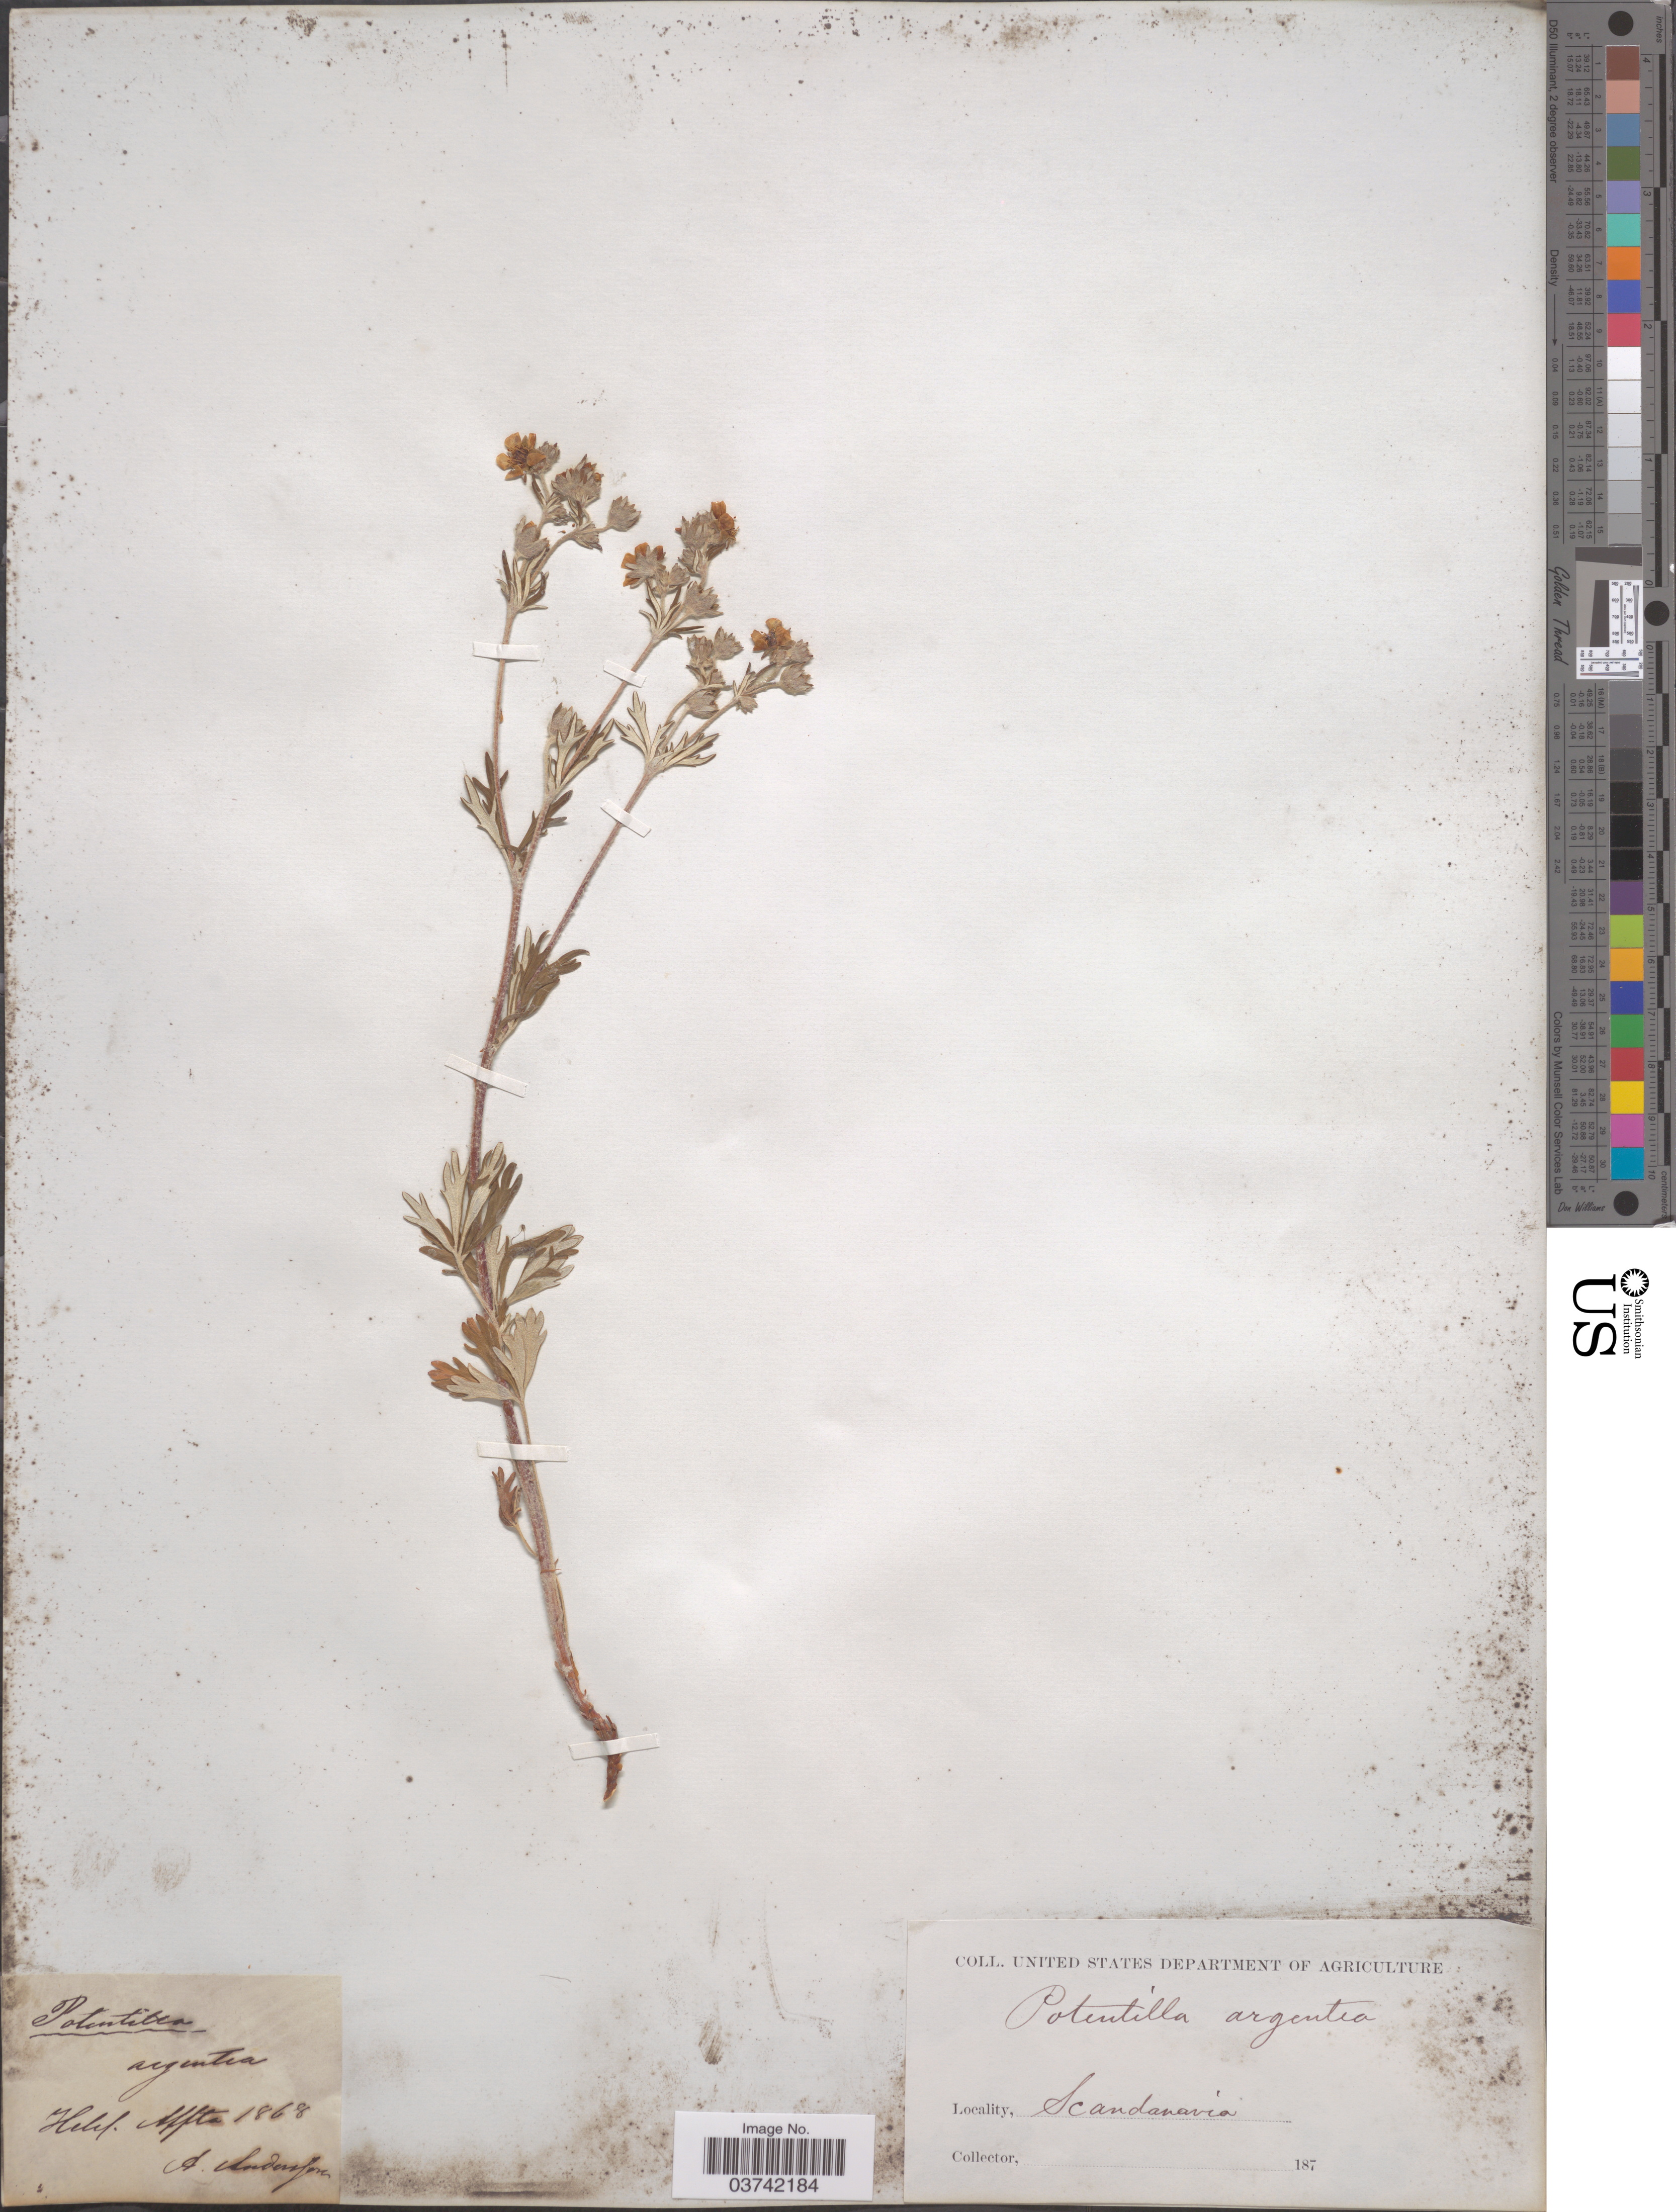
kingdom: Plantae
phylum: Tracheophyta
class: Magnoliopsida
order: Rosales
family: Rosaceae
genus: Potentilla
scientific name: Potentilla argentea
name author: L.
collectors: A. Anderson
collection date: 1868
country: Sweden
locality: Helsl. Alfta. Scandinavia.